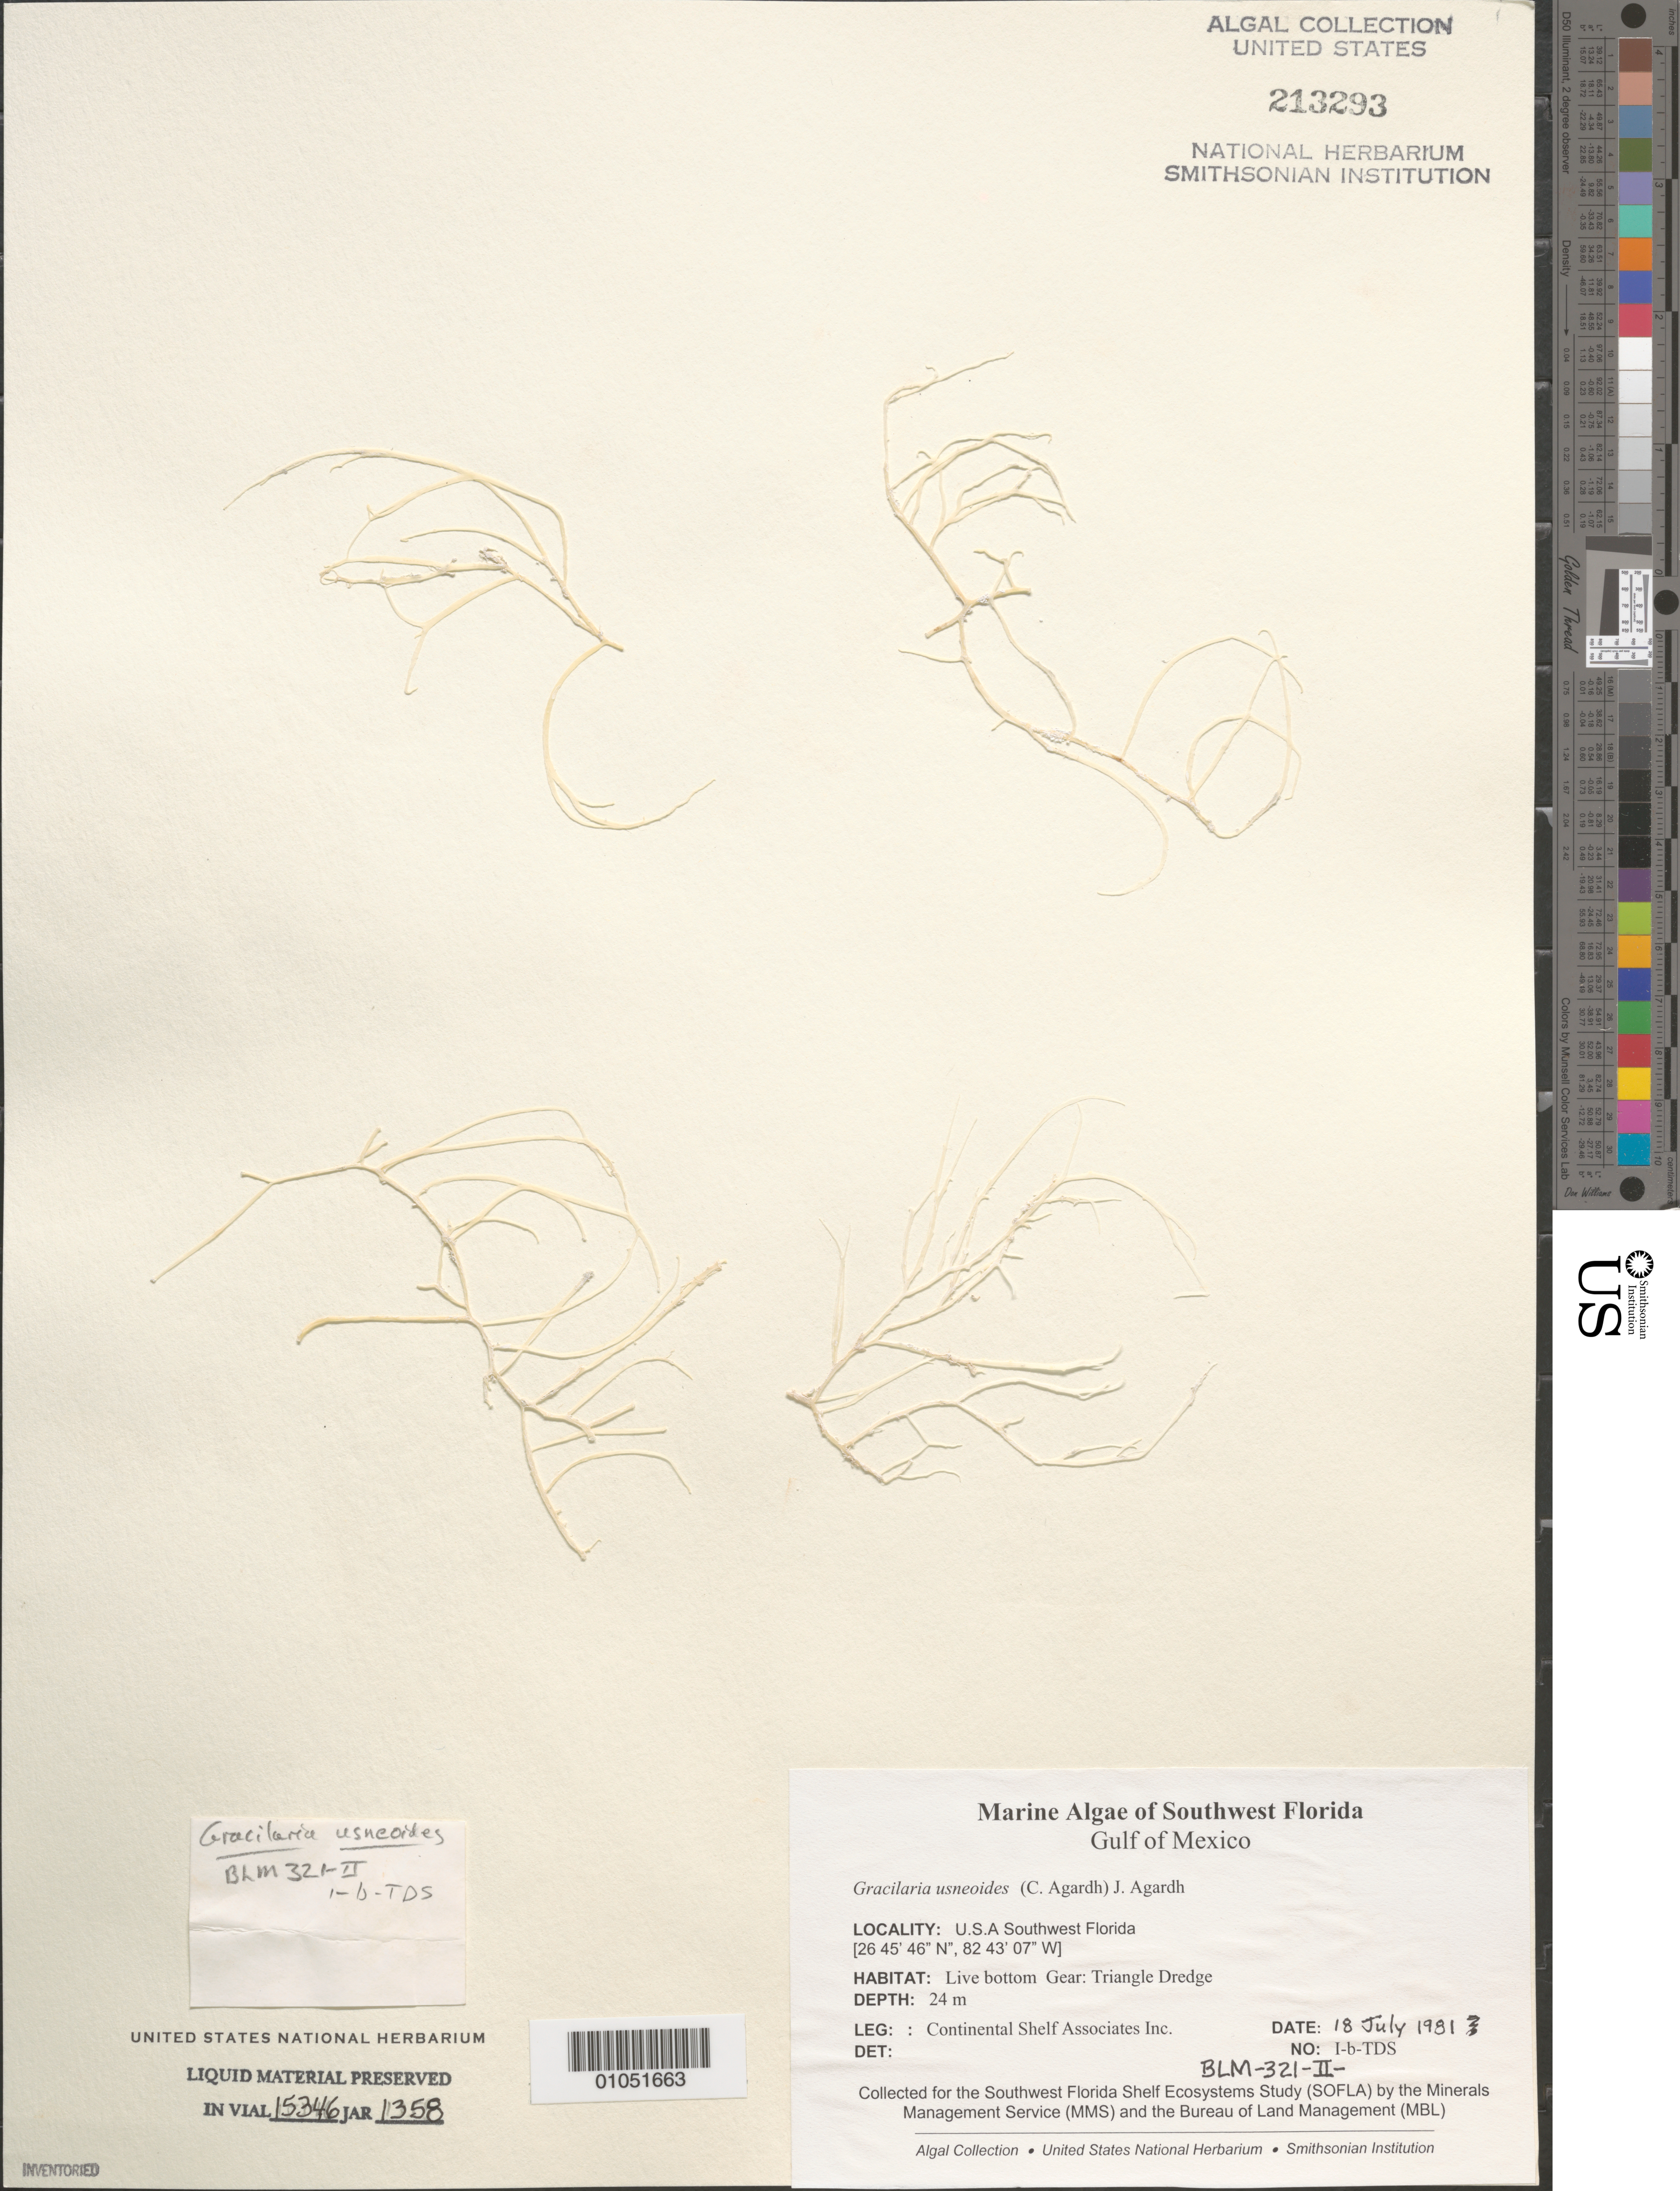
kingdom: Plantae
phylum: Rhodophyta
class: Florideophyceae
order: Gracilariales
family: Gracilariaceae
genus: Gracilaria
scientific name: Gracilaria usneoides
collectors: Continental Shelf Associates for the MMS/BLM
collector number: BLM-321-II-1-B-TDS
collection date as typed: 18 Jul 1981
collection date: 1981-07-18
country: United States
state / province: Florida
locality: Gulf of Mexico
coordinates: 26 45'46"N, 82 43'07"W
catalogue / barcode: US 213293